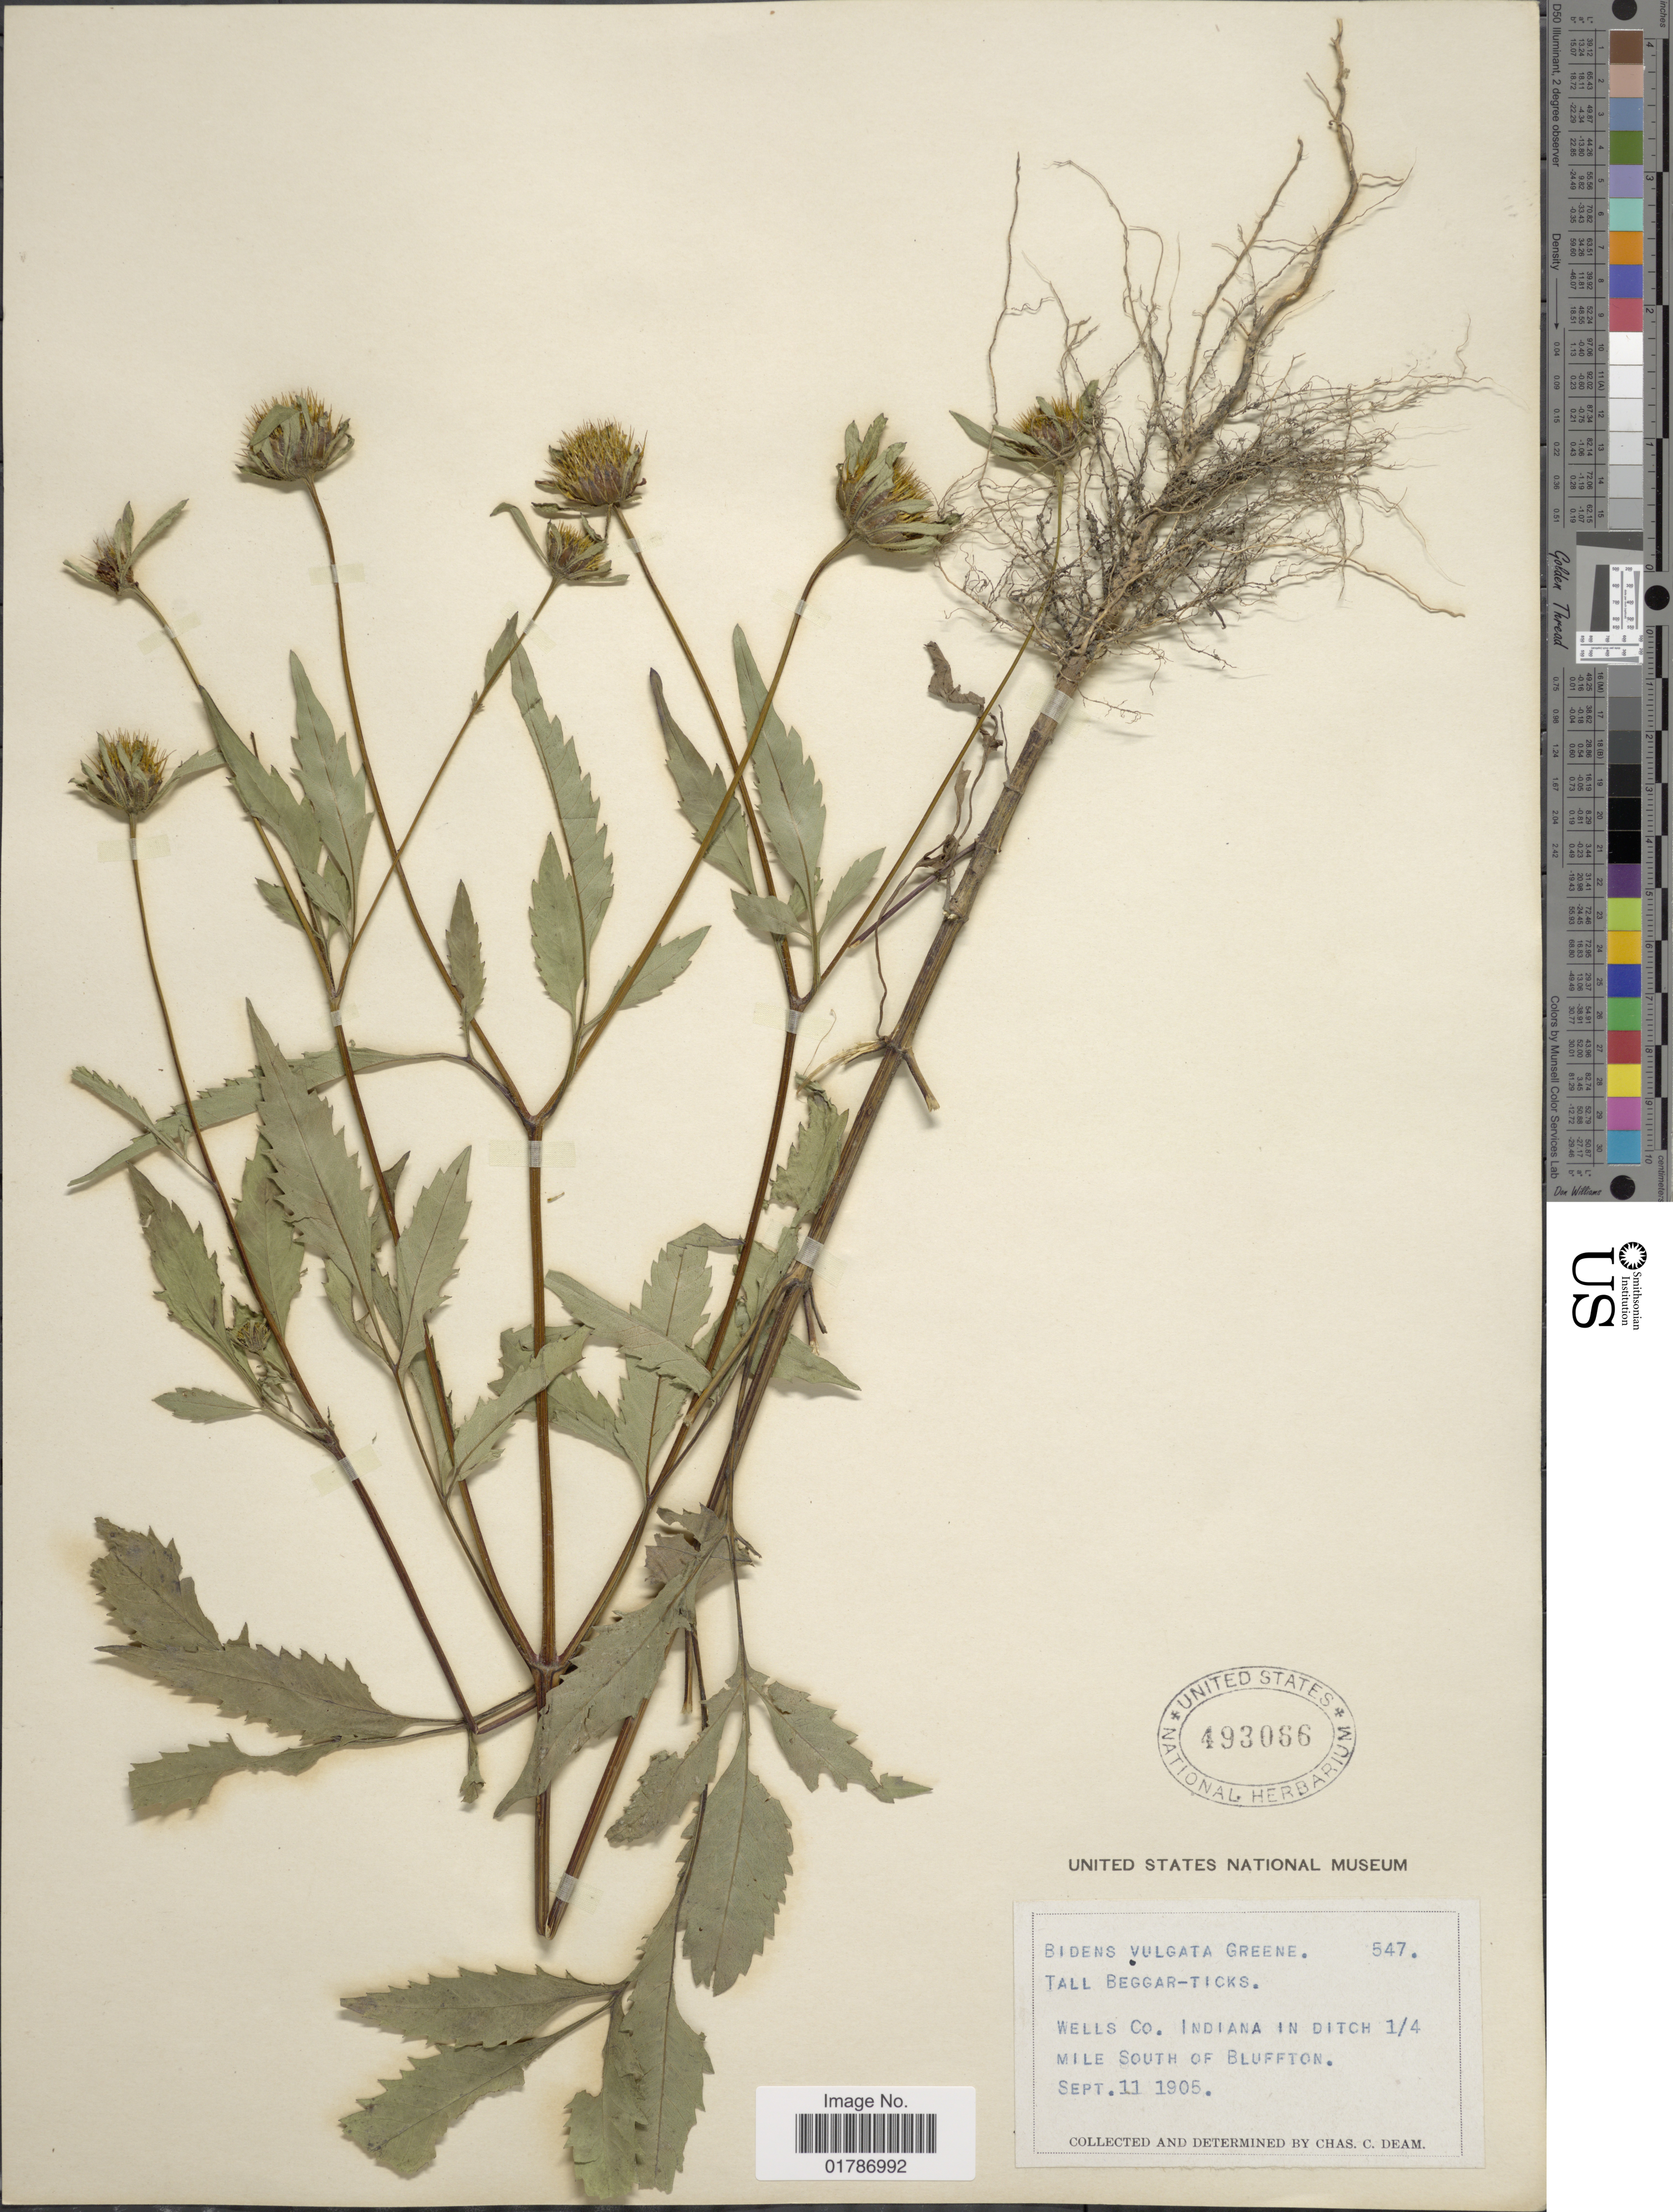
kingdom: Plantae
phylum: Tracheophyta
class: Magnoliopsida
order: Asterales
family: Asteraceae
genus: Bidens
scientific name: Bidens vulgata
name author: Greene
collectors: C. C. Deam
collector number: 547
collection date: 1905-09-11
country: United States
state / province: Indiana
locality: Wells Co., Indiana In Ditch ¼ mile south of Bluffton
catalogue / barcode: US 493066